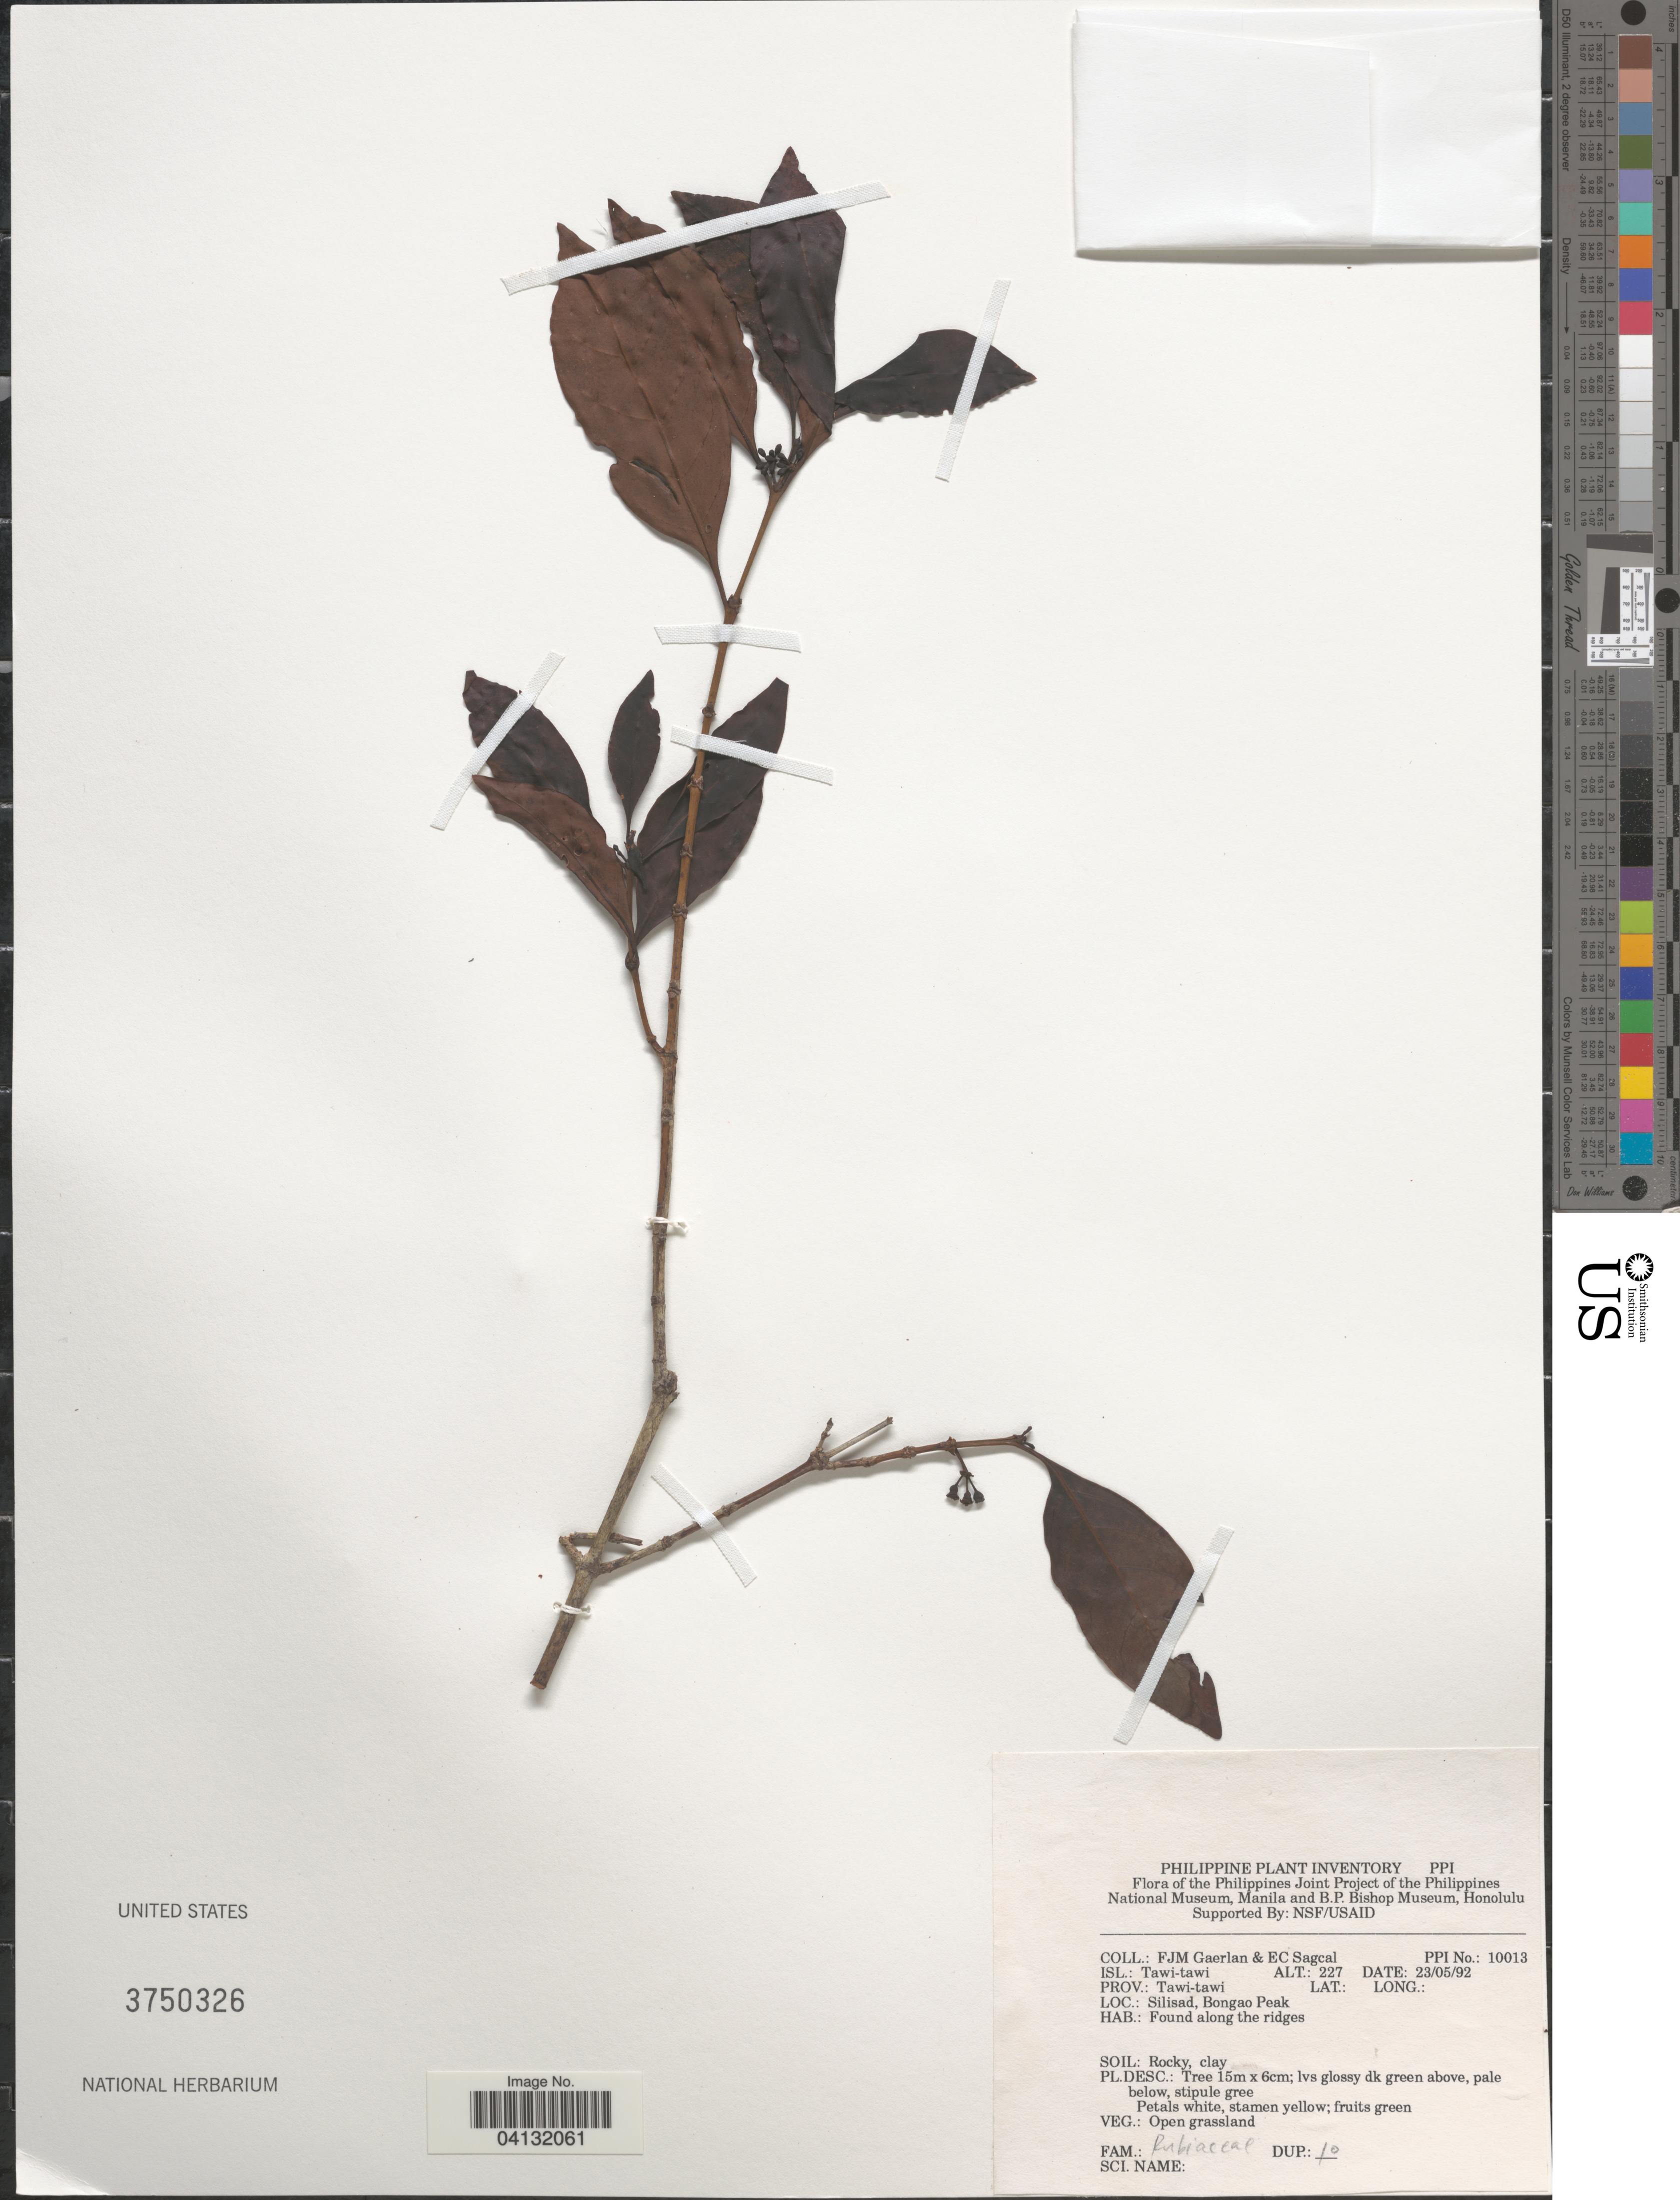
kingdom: Plantae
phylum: Tracheophyta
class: Magnoliopsida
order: Gentianales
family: Rubiaceae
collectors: F. Gaerlan & E. Sagcal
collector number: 10013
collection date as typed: Transcribed d/m/y: 23/5/92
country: Philippines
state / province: Muslim Mindanao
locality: Isl.: Tawi-tawi. Prov.: Tawi-tawi. Silisad, Bongao Peak.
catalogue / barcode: US 3750326